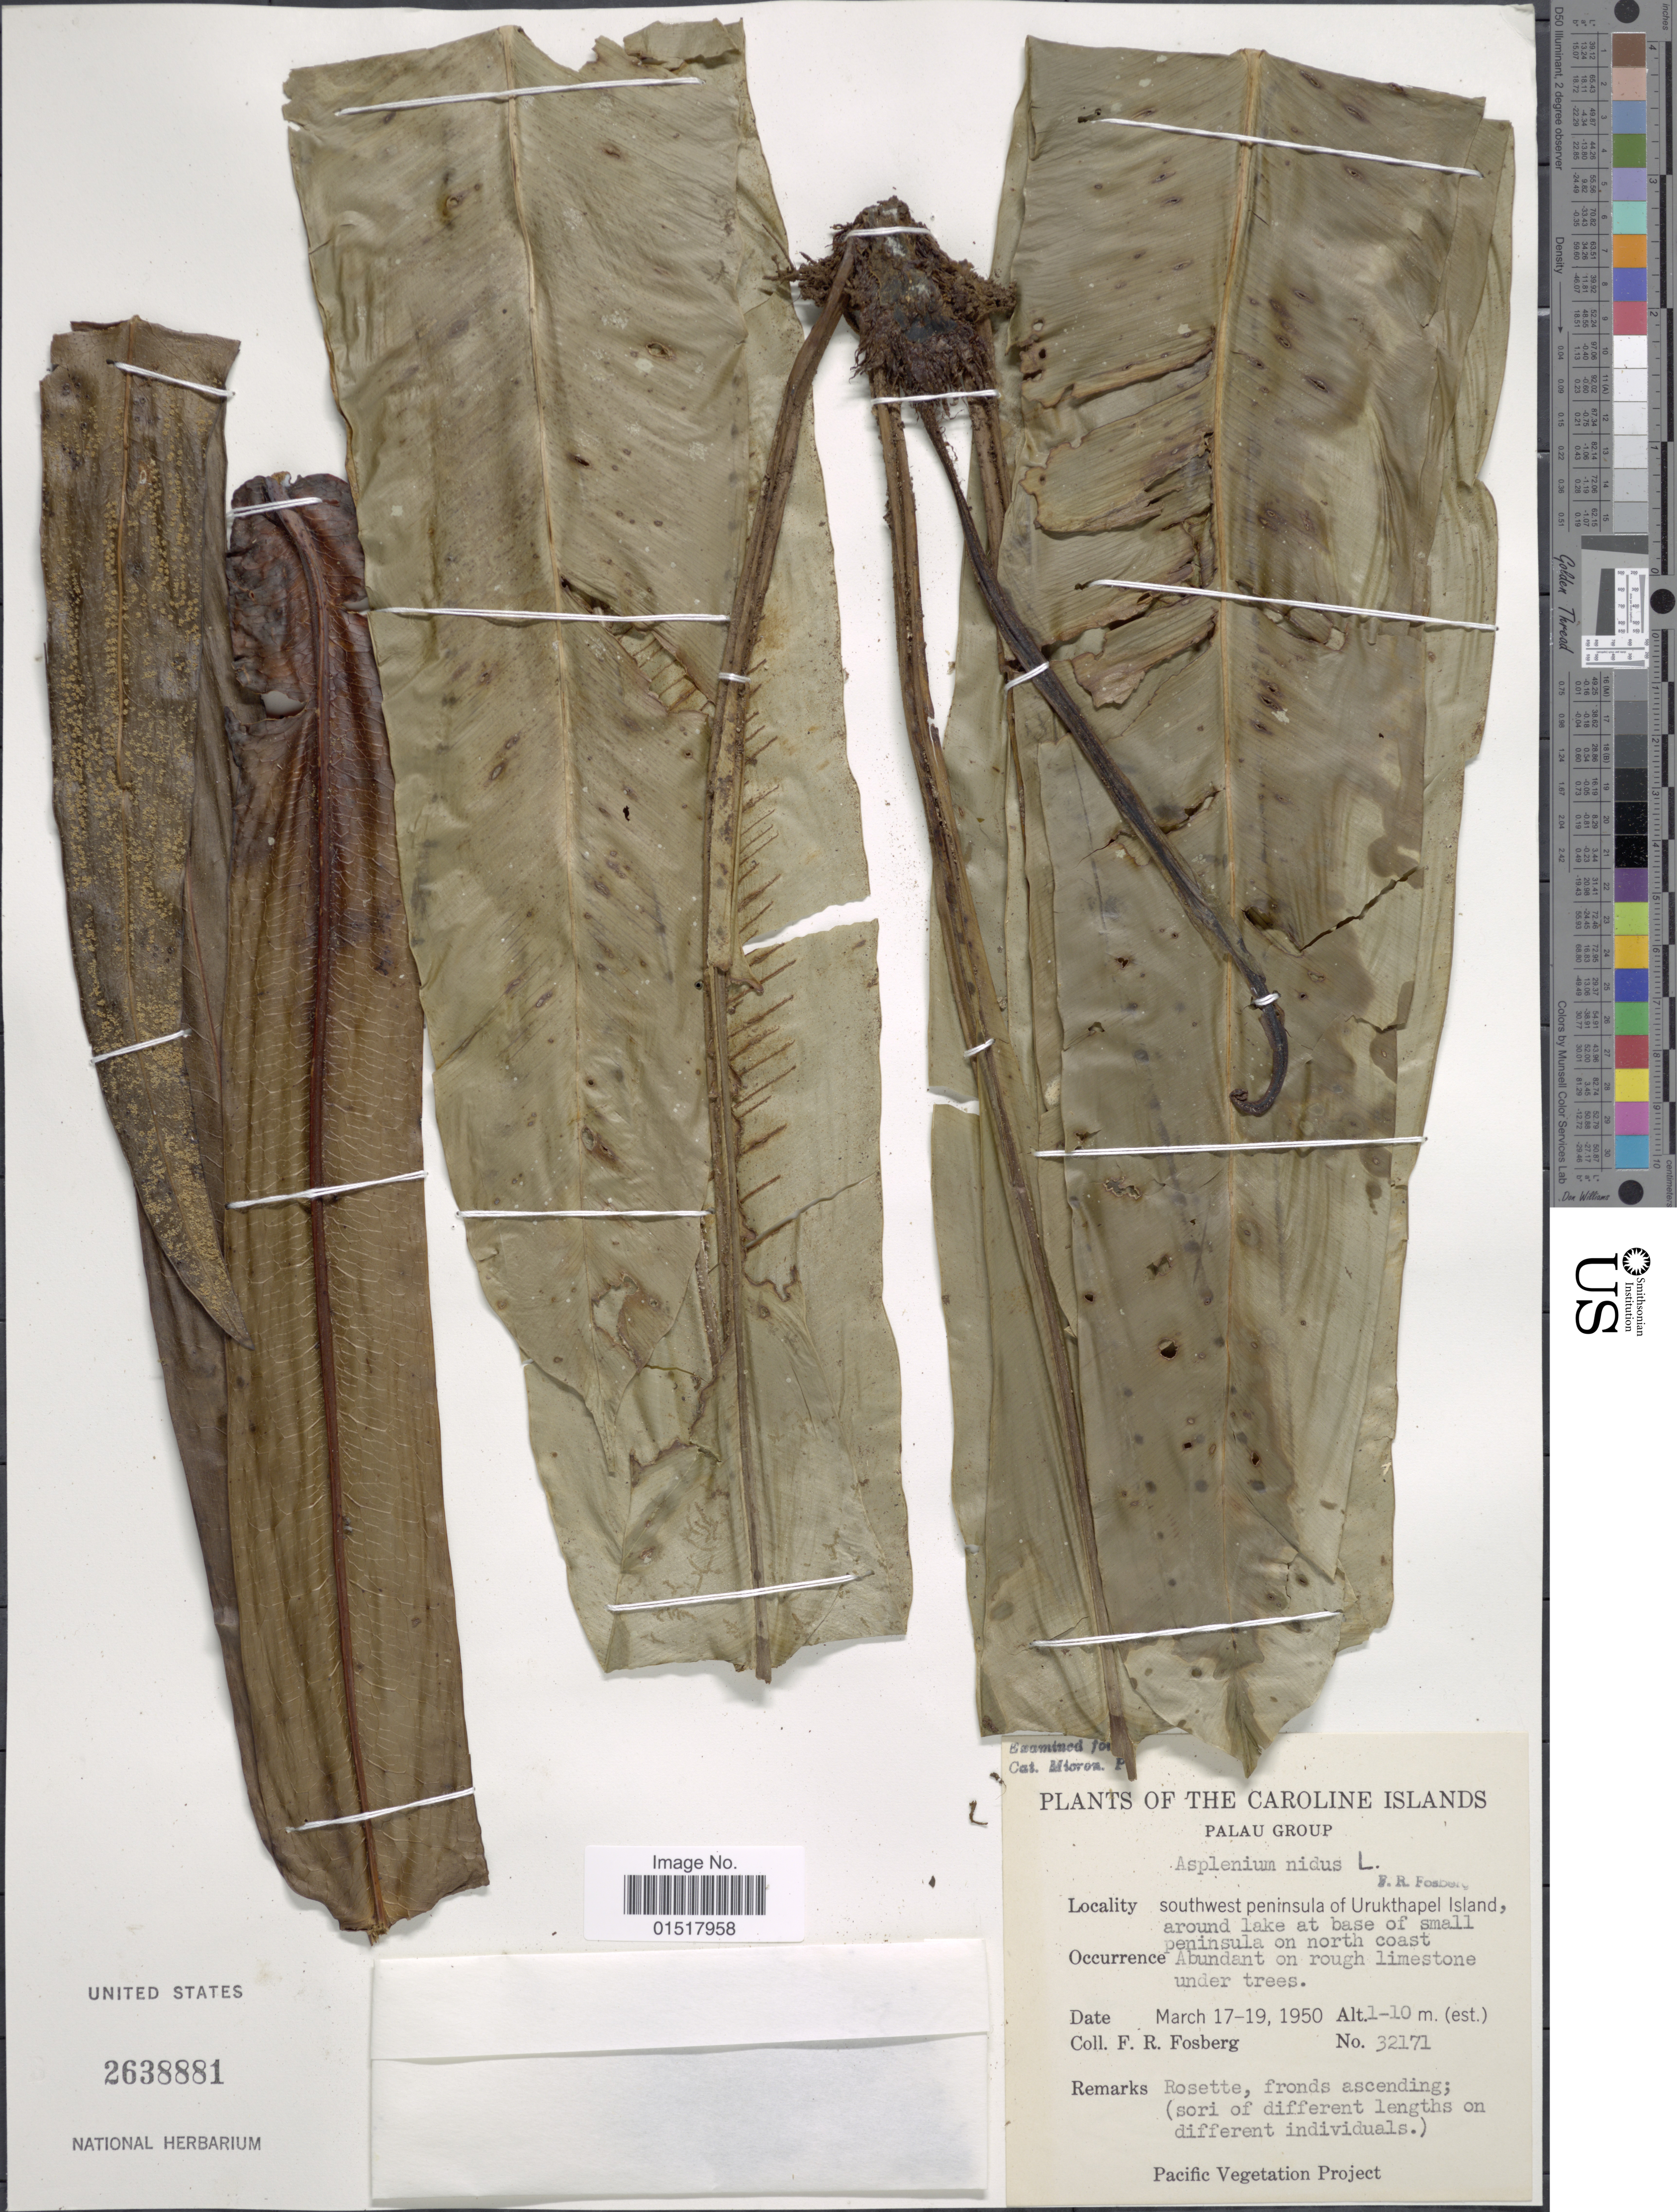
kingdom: Plantae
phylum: Tracheophyta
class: Polypodiopsida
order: Polypodiales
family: Aspleniaceae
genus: Asplenium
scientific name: Asplenium nidus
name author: L.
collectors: F. R. Fosberg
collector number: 32171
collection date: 1950-03-17/1950-03-19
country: Palau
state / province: Koror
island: Ngeruktabel [Urukthapel]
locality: Southwest peninsula of Urukthapel Island, around lake at base of small peninsula on north coast.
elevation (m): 1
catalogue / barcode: US 2638881